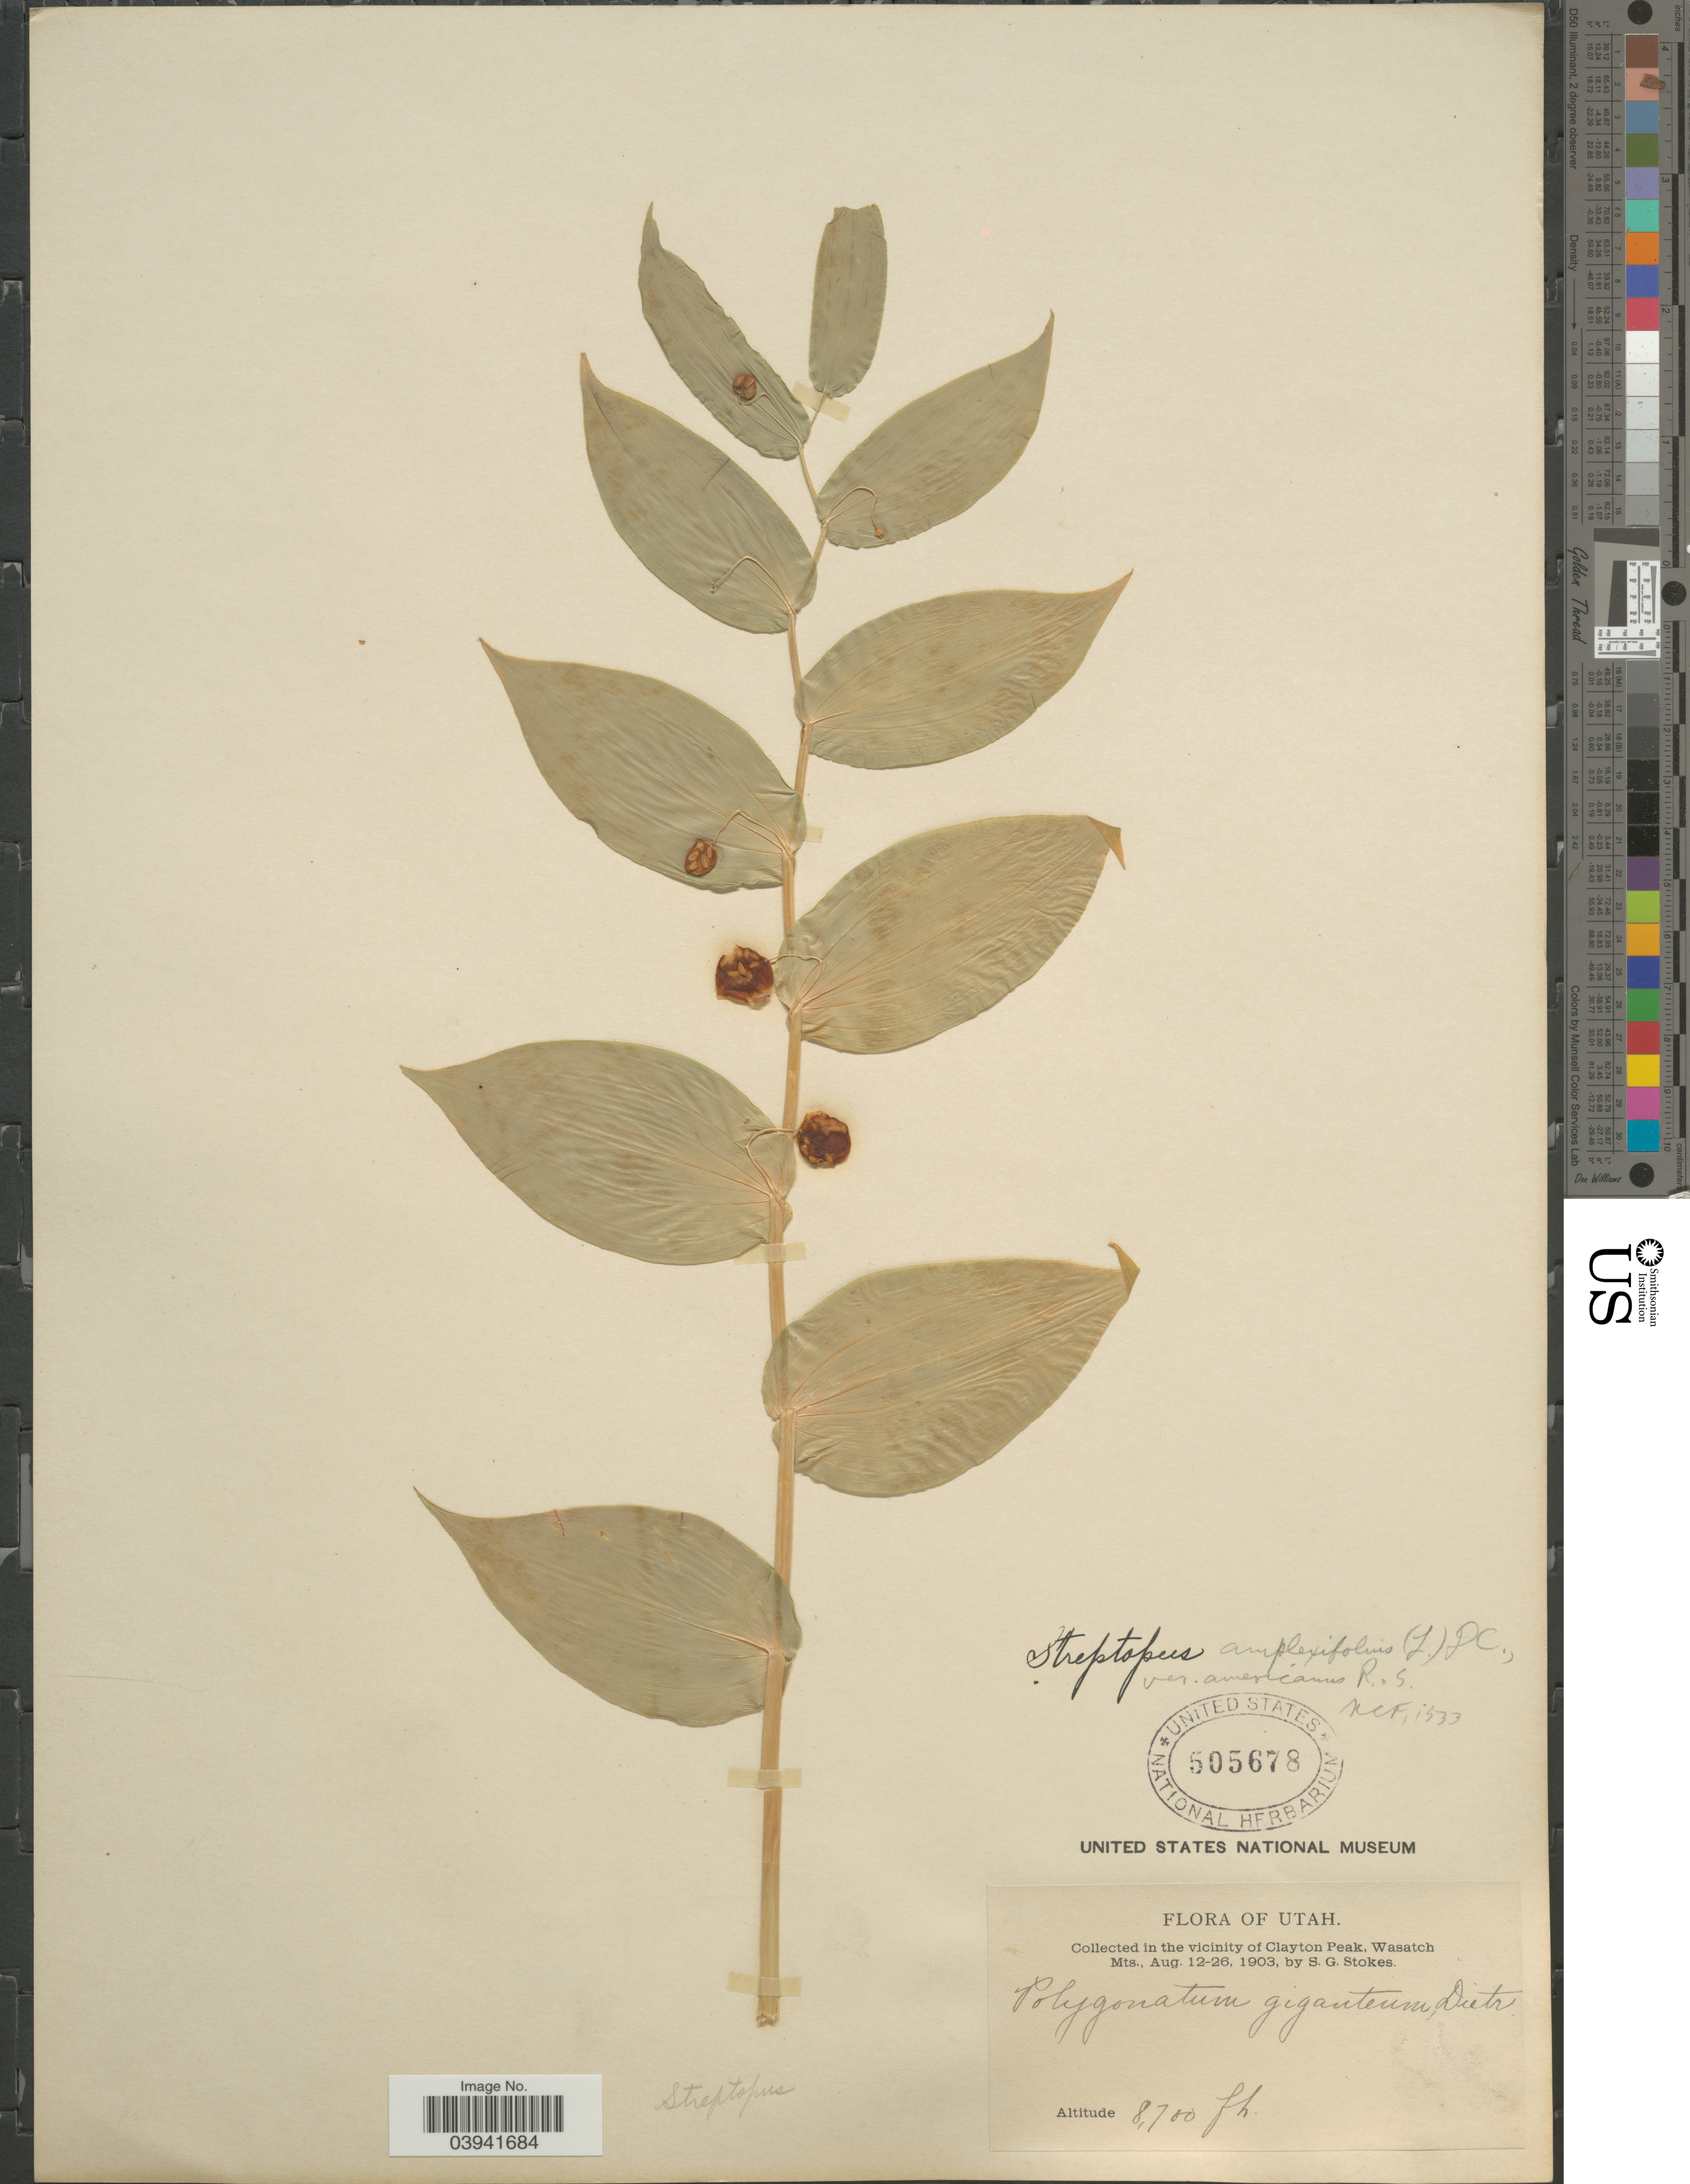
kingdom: Plantae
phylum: Tracheophyta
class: Liliopsida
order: Liliales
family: Liliaceae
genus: Streptopus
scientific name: Streptopus amplexifolius var. americanus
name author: Schult. & Schult. f.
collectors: S. G. Stokes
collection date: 1903-08-12/1903-08-26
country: United States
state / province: Utah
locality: In the vicinity of Clayton Peak, Wasatch Mts.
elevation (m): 2652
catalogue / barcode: US 505678